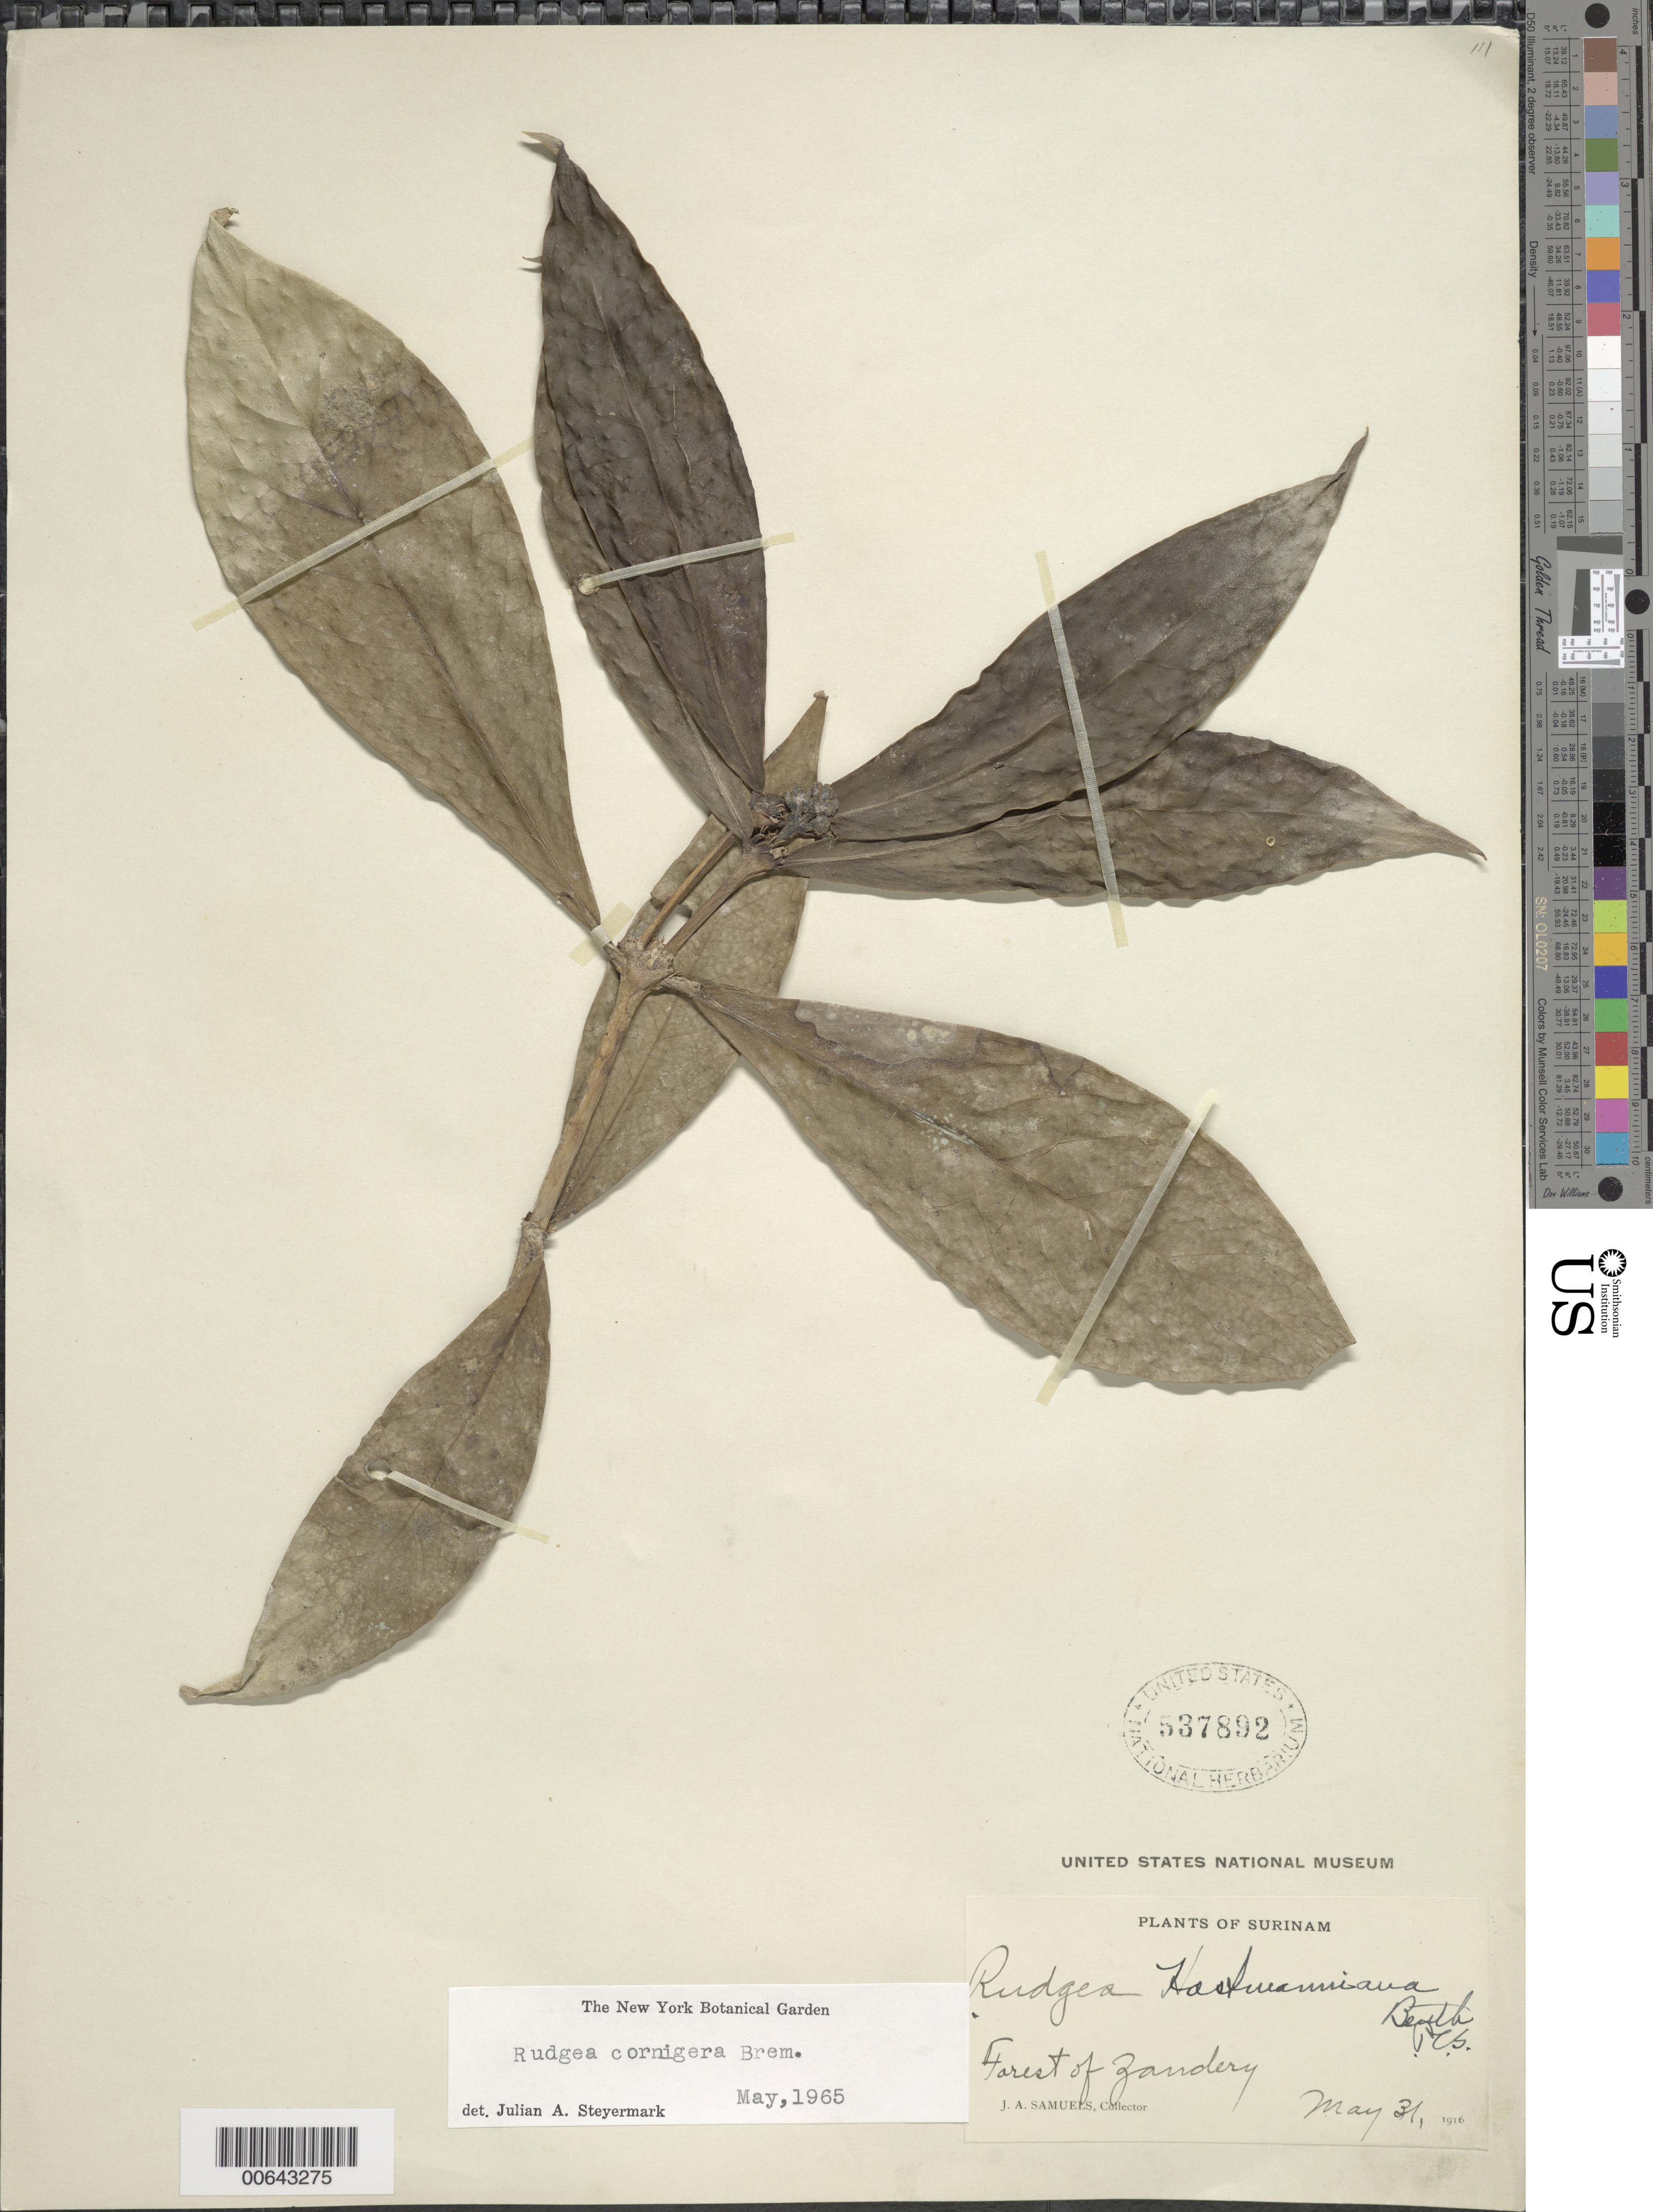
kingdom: Plantae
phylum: Tracheophyta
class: Magnoliopsida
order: Gentianales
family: Rubiaceae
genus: Rudgea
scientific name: Rudgea cornigera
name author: Bremek.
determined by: Steyermark, Julian A., (VEN)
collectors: J. A. Samuels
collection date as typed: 31-May-16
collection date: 1916-05-31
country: Suriname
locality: Zanderij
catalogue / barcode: US 537892